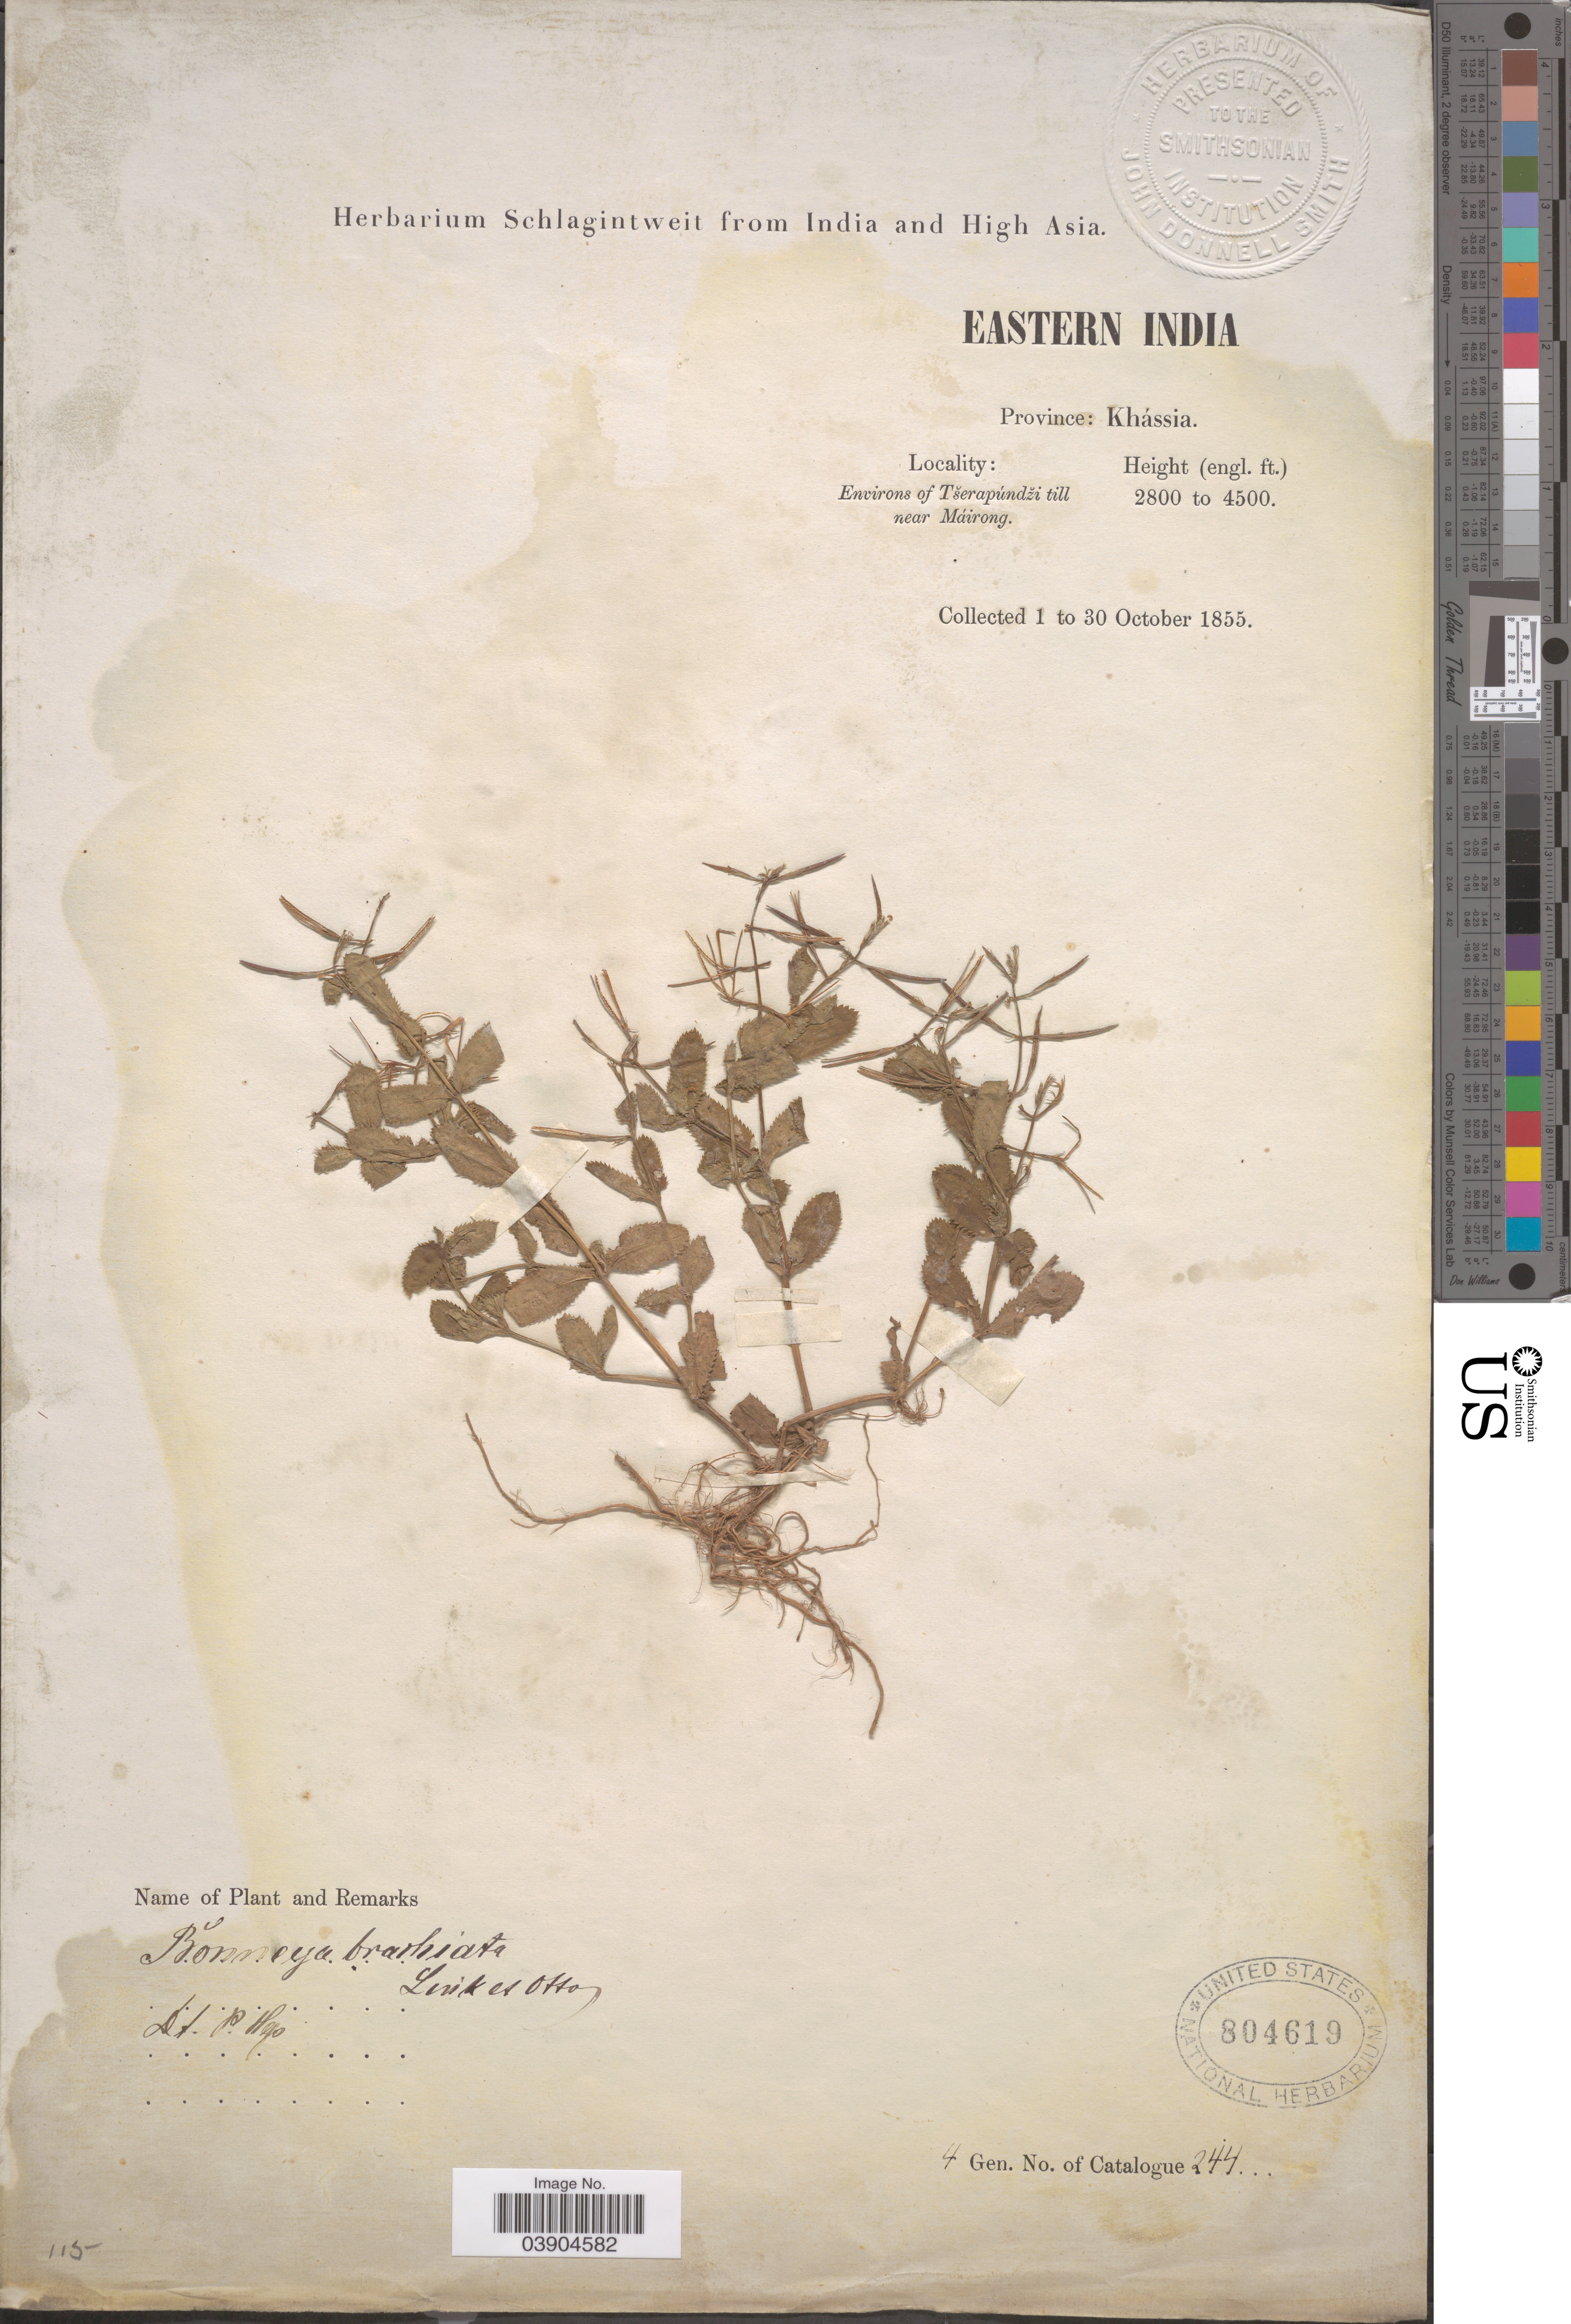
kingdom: Plantae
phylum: Tracheophyta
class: Magnoliopsida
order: Lamiales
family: Linderniaceae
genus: Lindernia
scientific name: Lindernia ciliata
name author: (Colsm.) Pennell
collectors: ex herb. Schlagintweit from India and High Asia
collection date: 1855-10-01/1855-10-30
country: India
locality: Eastern India. Province: Khassia. Environs of Tšerapúndži till near Máirong.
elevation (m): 853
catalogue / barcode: US 804619